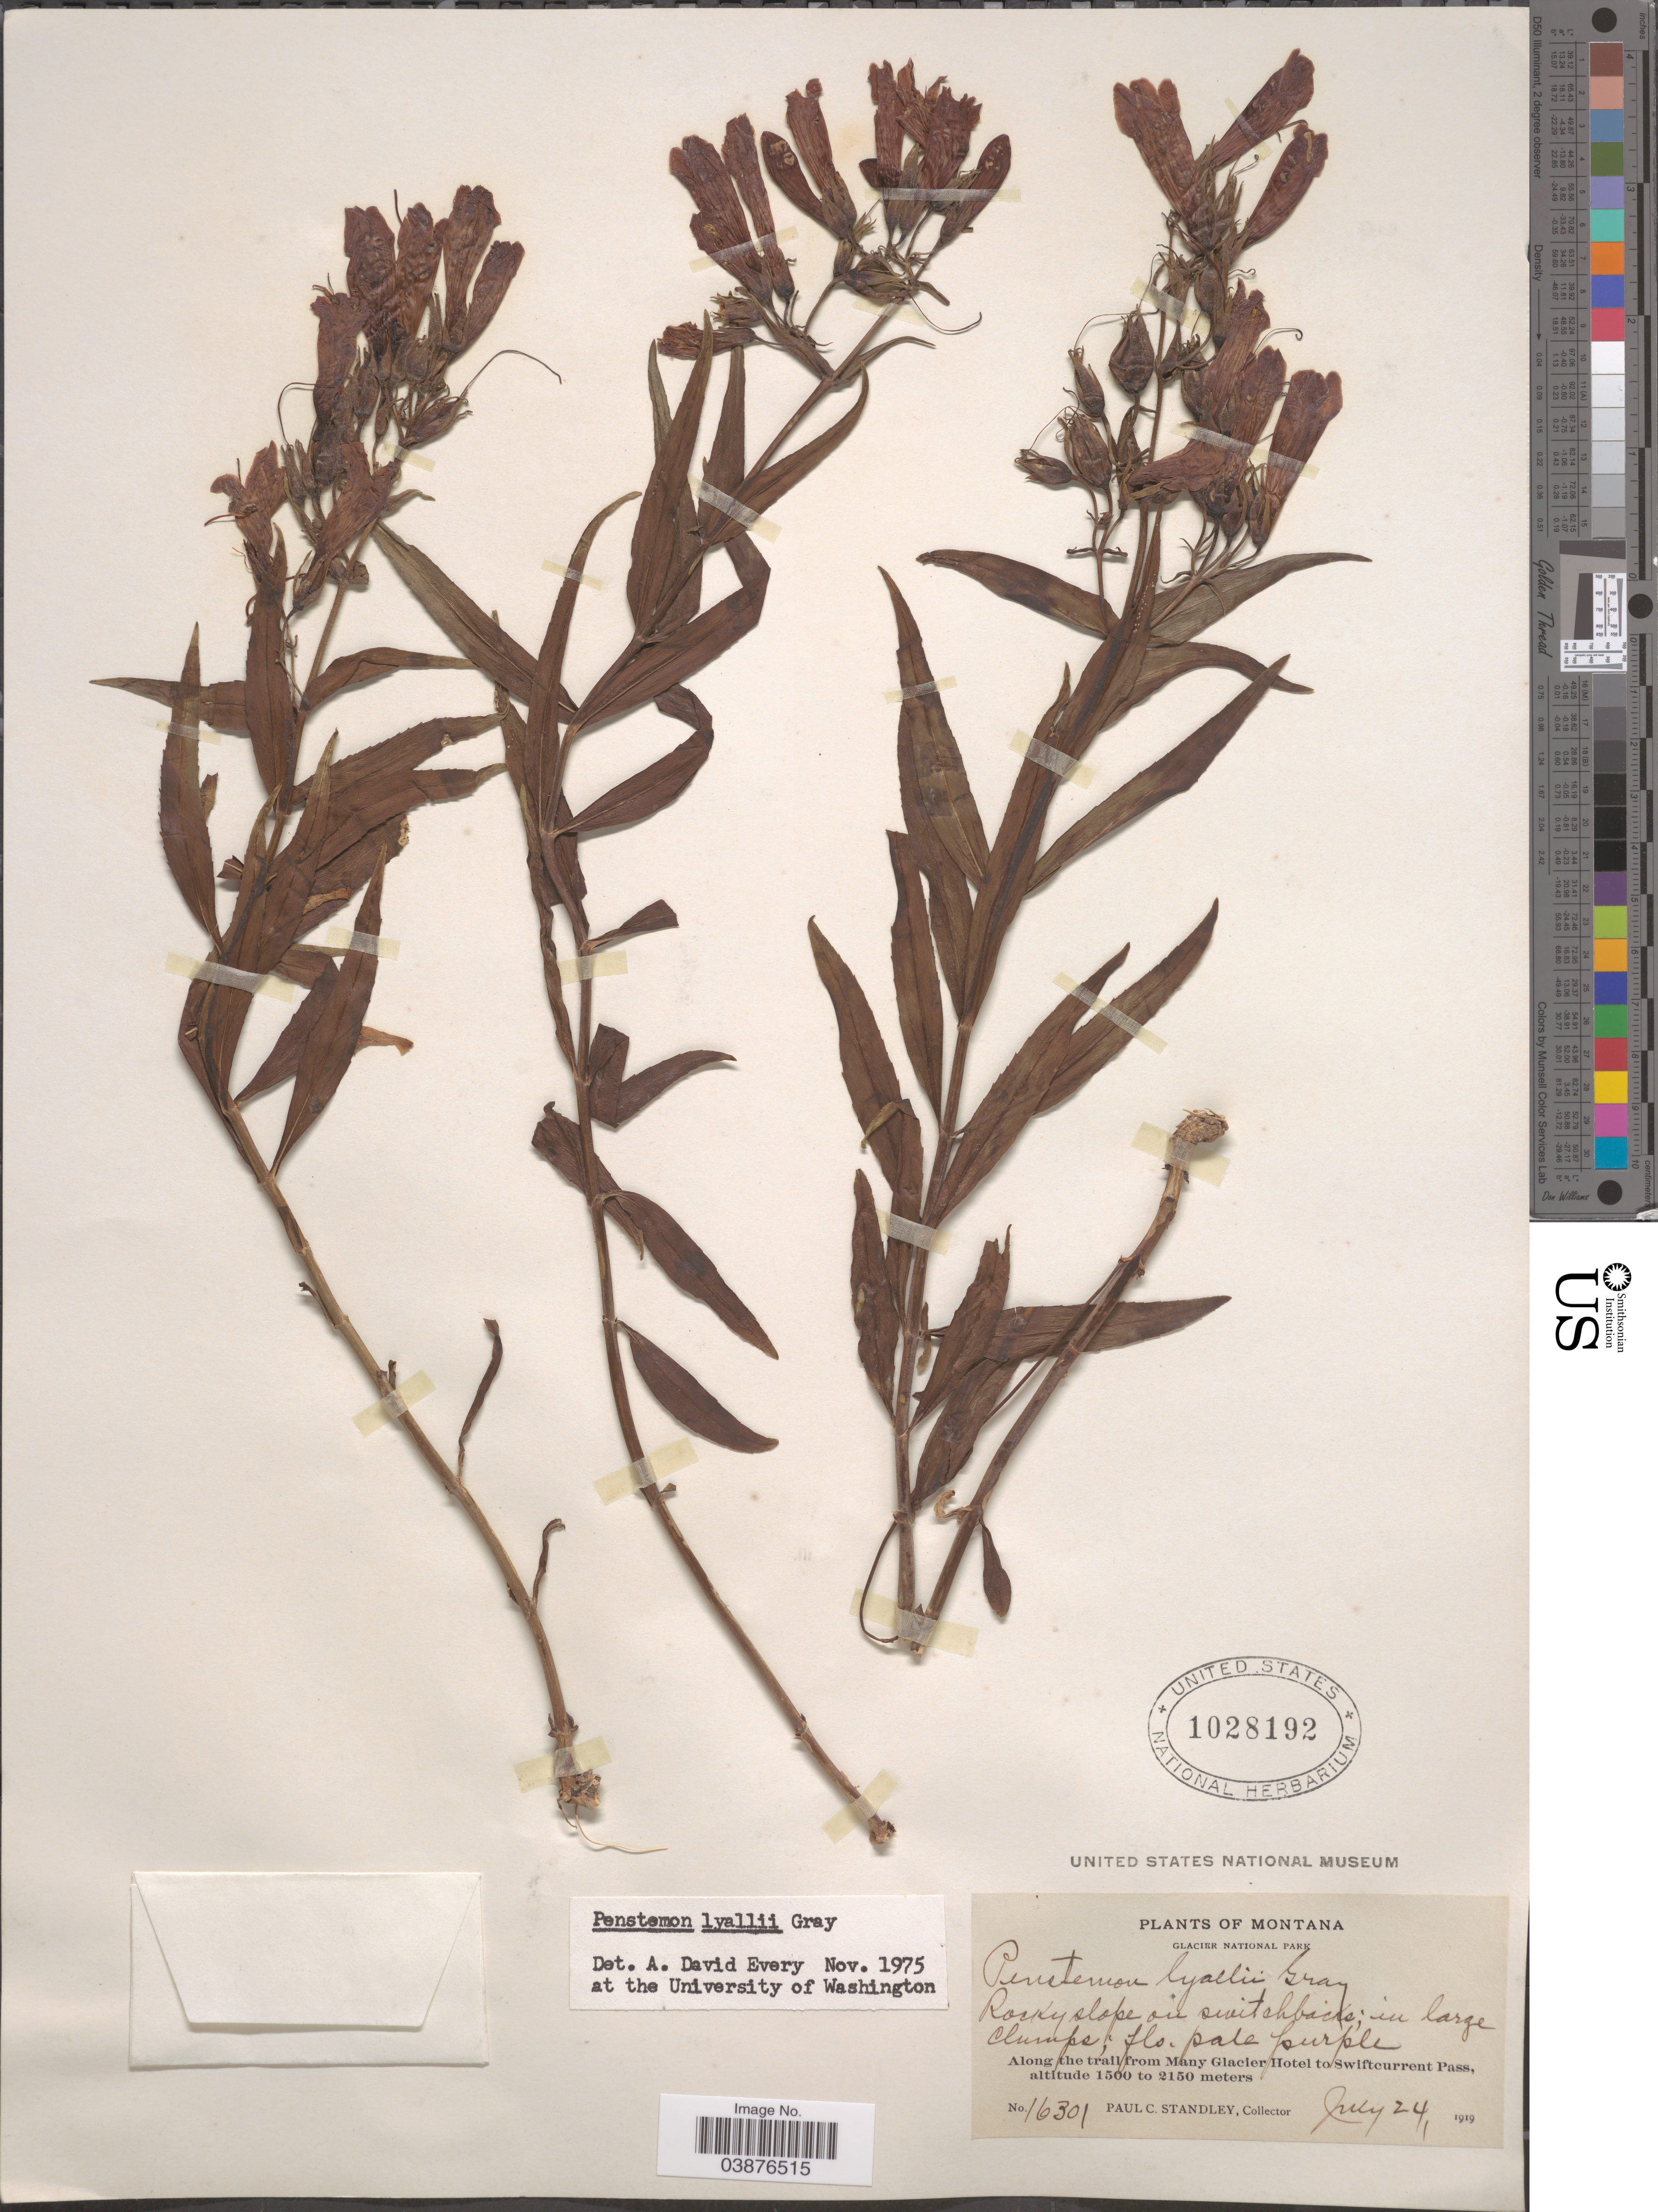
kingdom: Plantae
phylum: Tracheophyta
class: Magnoliopsida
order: Lamiales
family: Plantaginaceae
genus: Penstemon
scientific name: Penstemon lyallii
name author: (A. Gray) A. Gray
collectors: P. C. Standley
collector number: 16301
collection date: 1919-07-24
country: United States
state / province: Montana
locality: Glacier National Park. Along the trail from Many Glacier Hotel to Swiftcurrent Pass.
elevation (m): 1500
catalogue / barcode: US 1028192